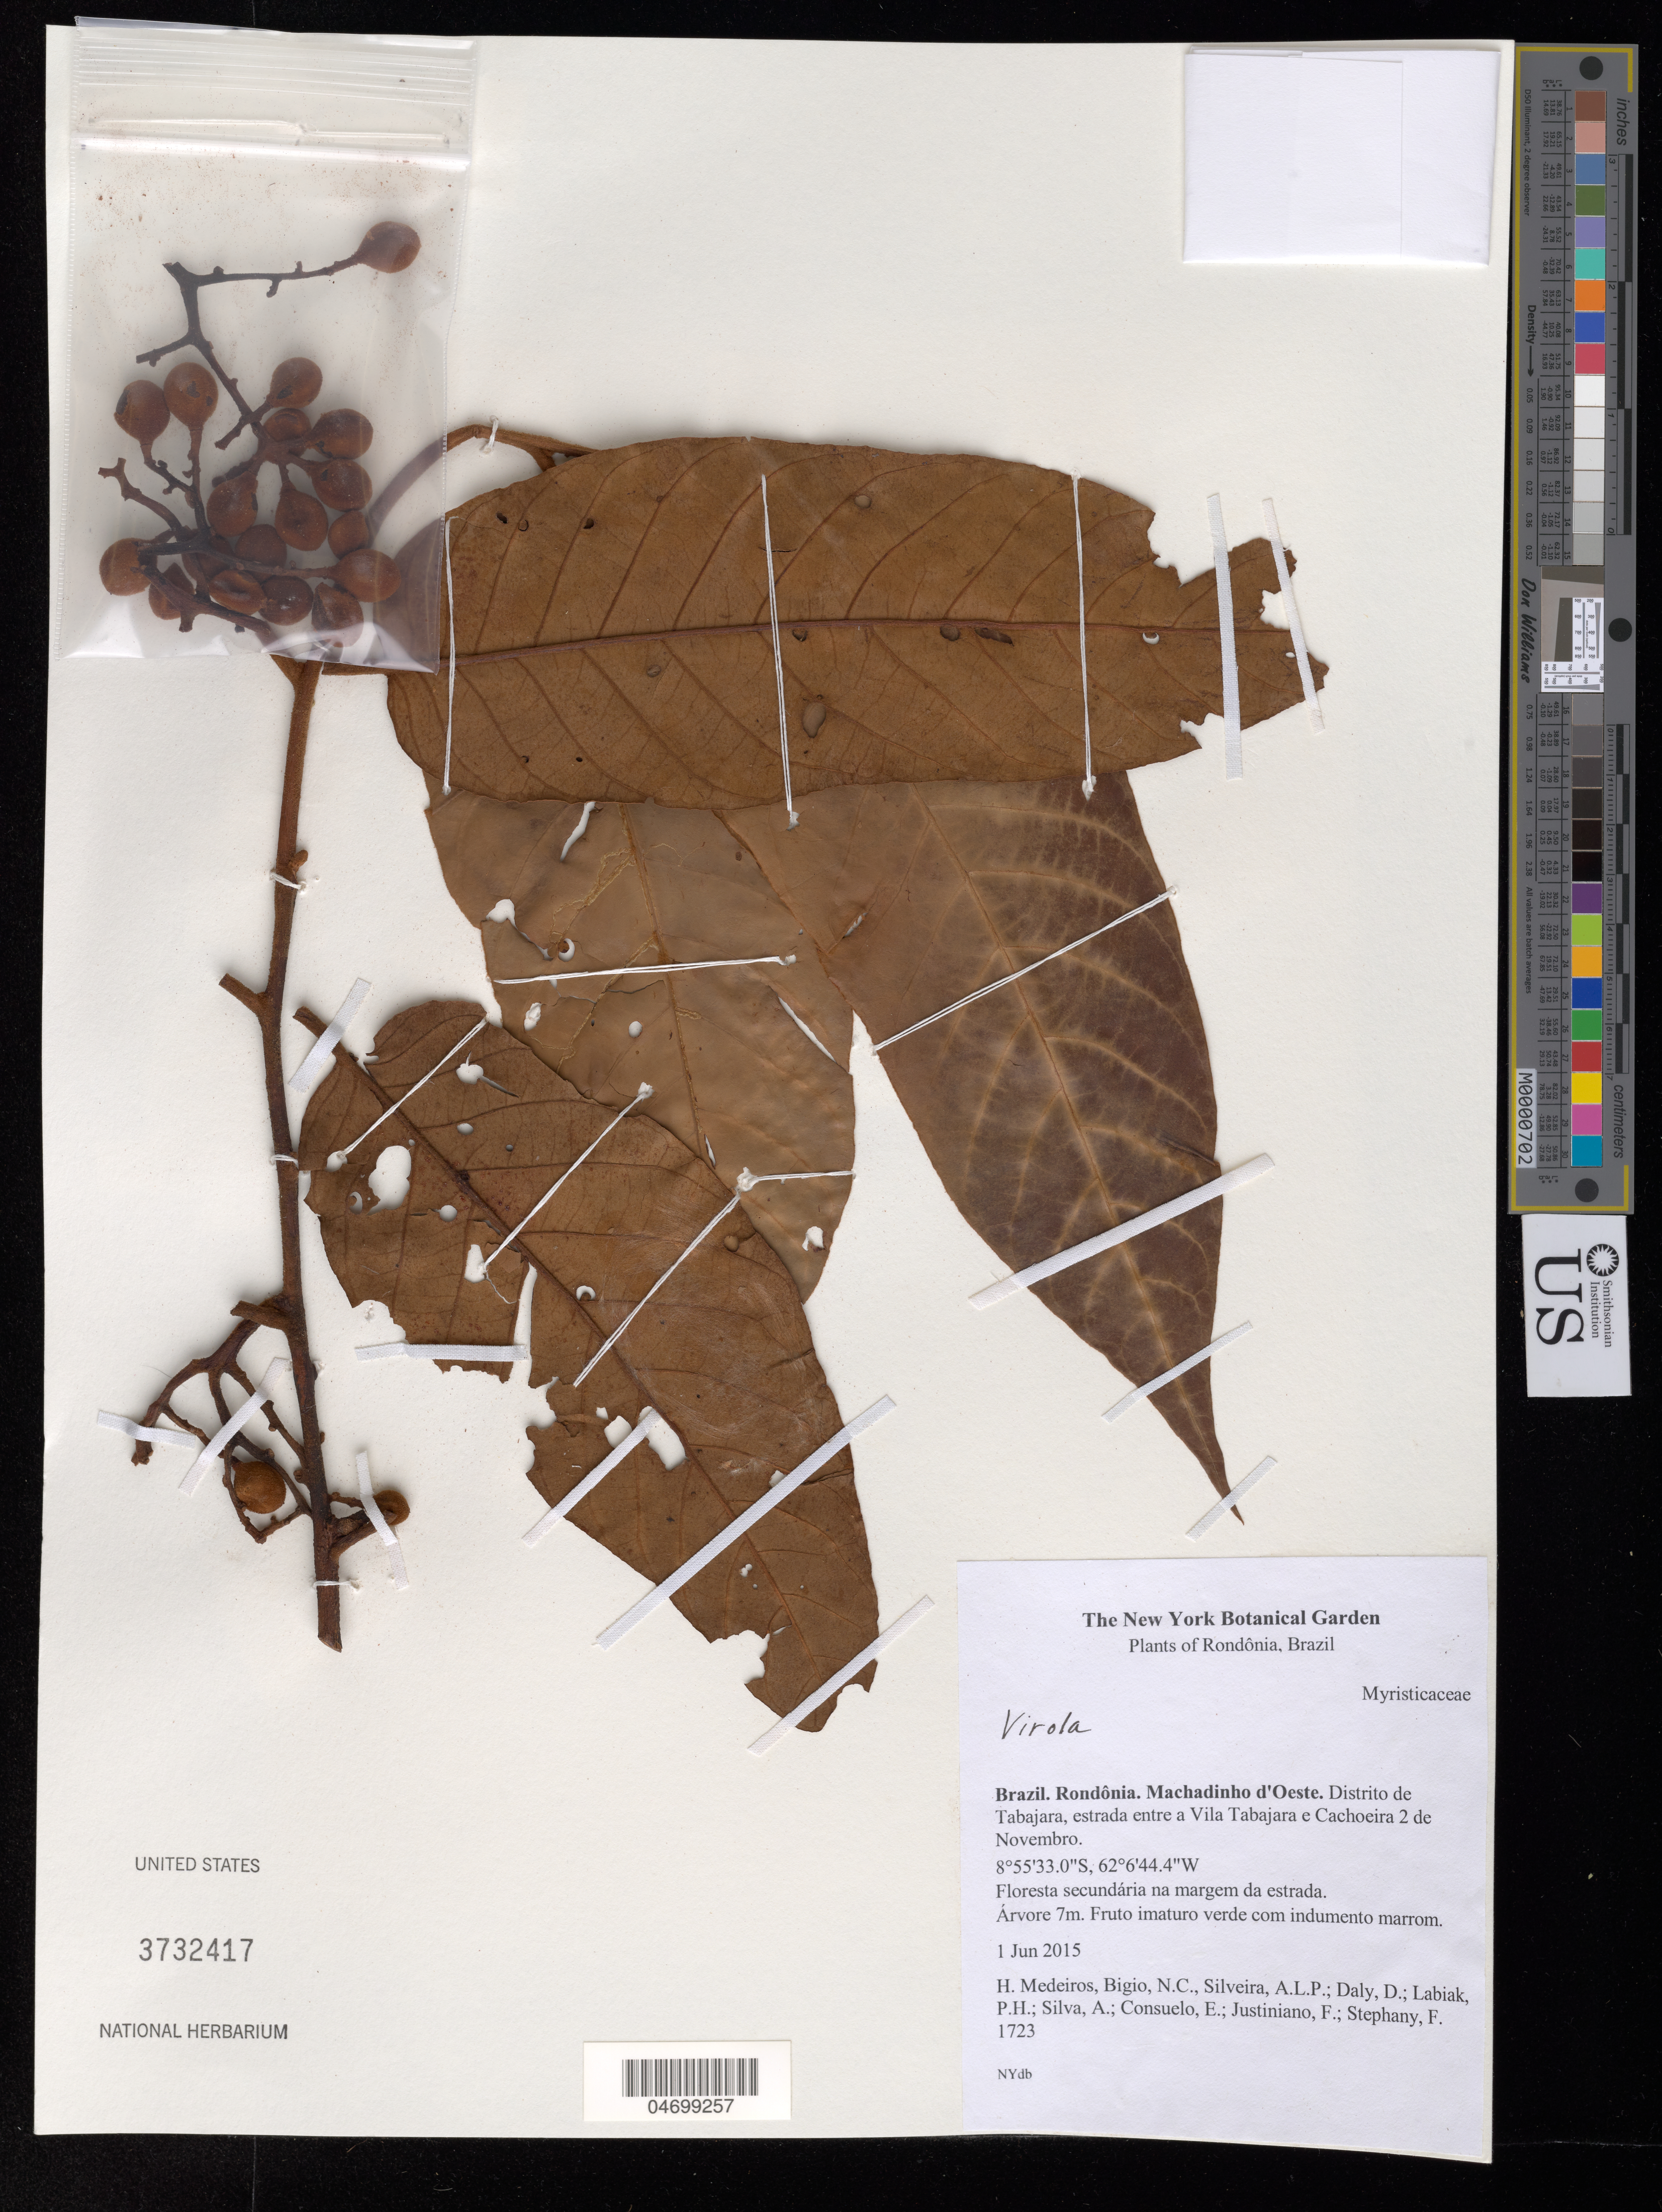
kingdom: Plantae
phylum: Tracheophyta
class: Magnoliopsida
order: Magnoliales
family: Myristicaceae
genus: Virola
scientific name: Virola sp.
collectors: H. Medeiros, N. C. Bigio, A. Silveira, D. Daly & et al.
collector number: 1723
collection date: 2015-06-01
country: Brazil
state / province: Rondônia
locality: Machadinho d'Oeste. Distrito de Tabajara, estrada entre a Vila Tabajara e Cachoeira 2 de Novembro.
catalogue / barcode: US 3732417